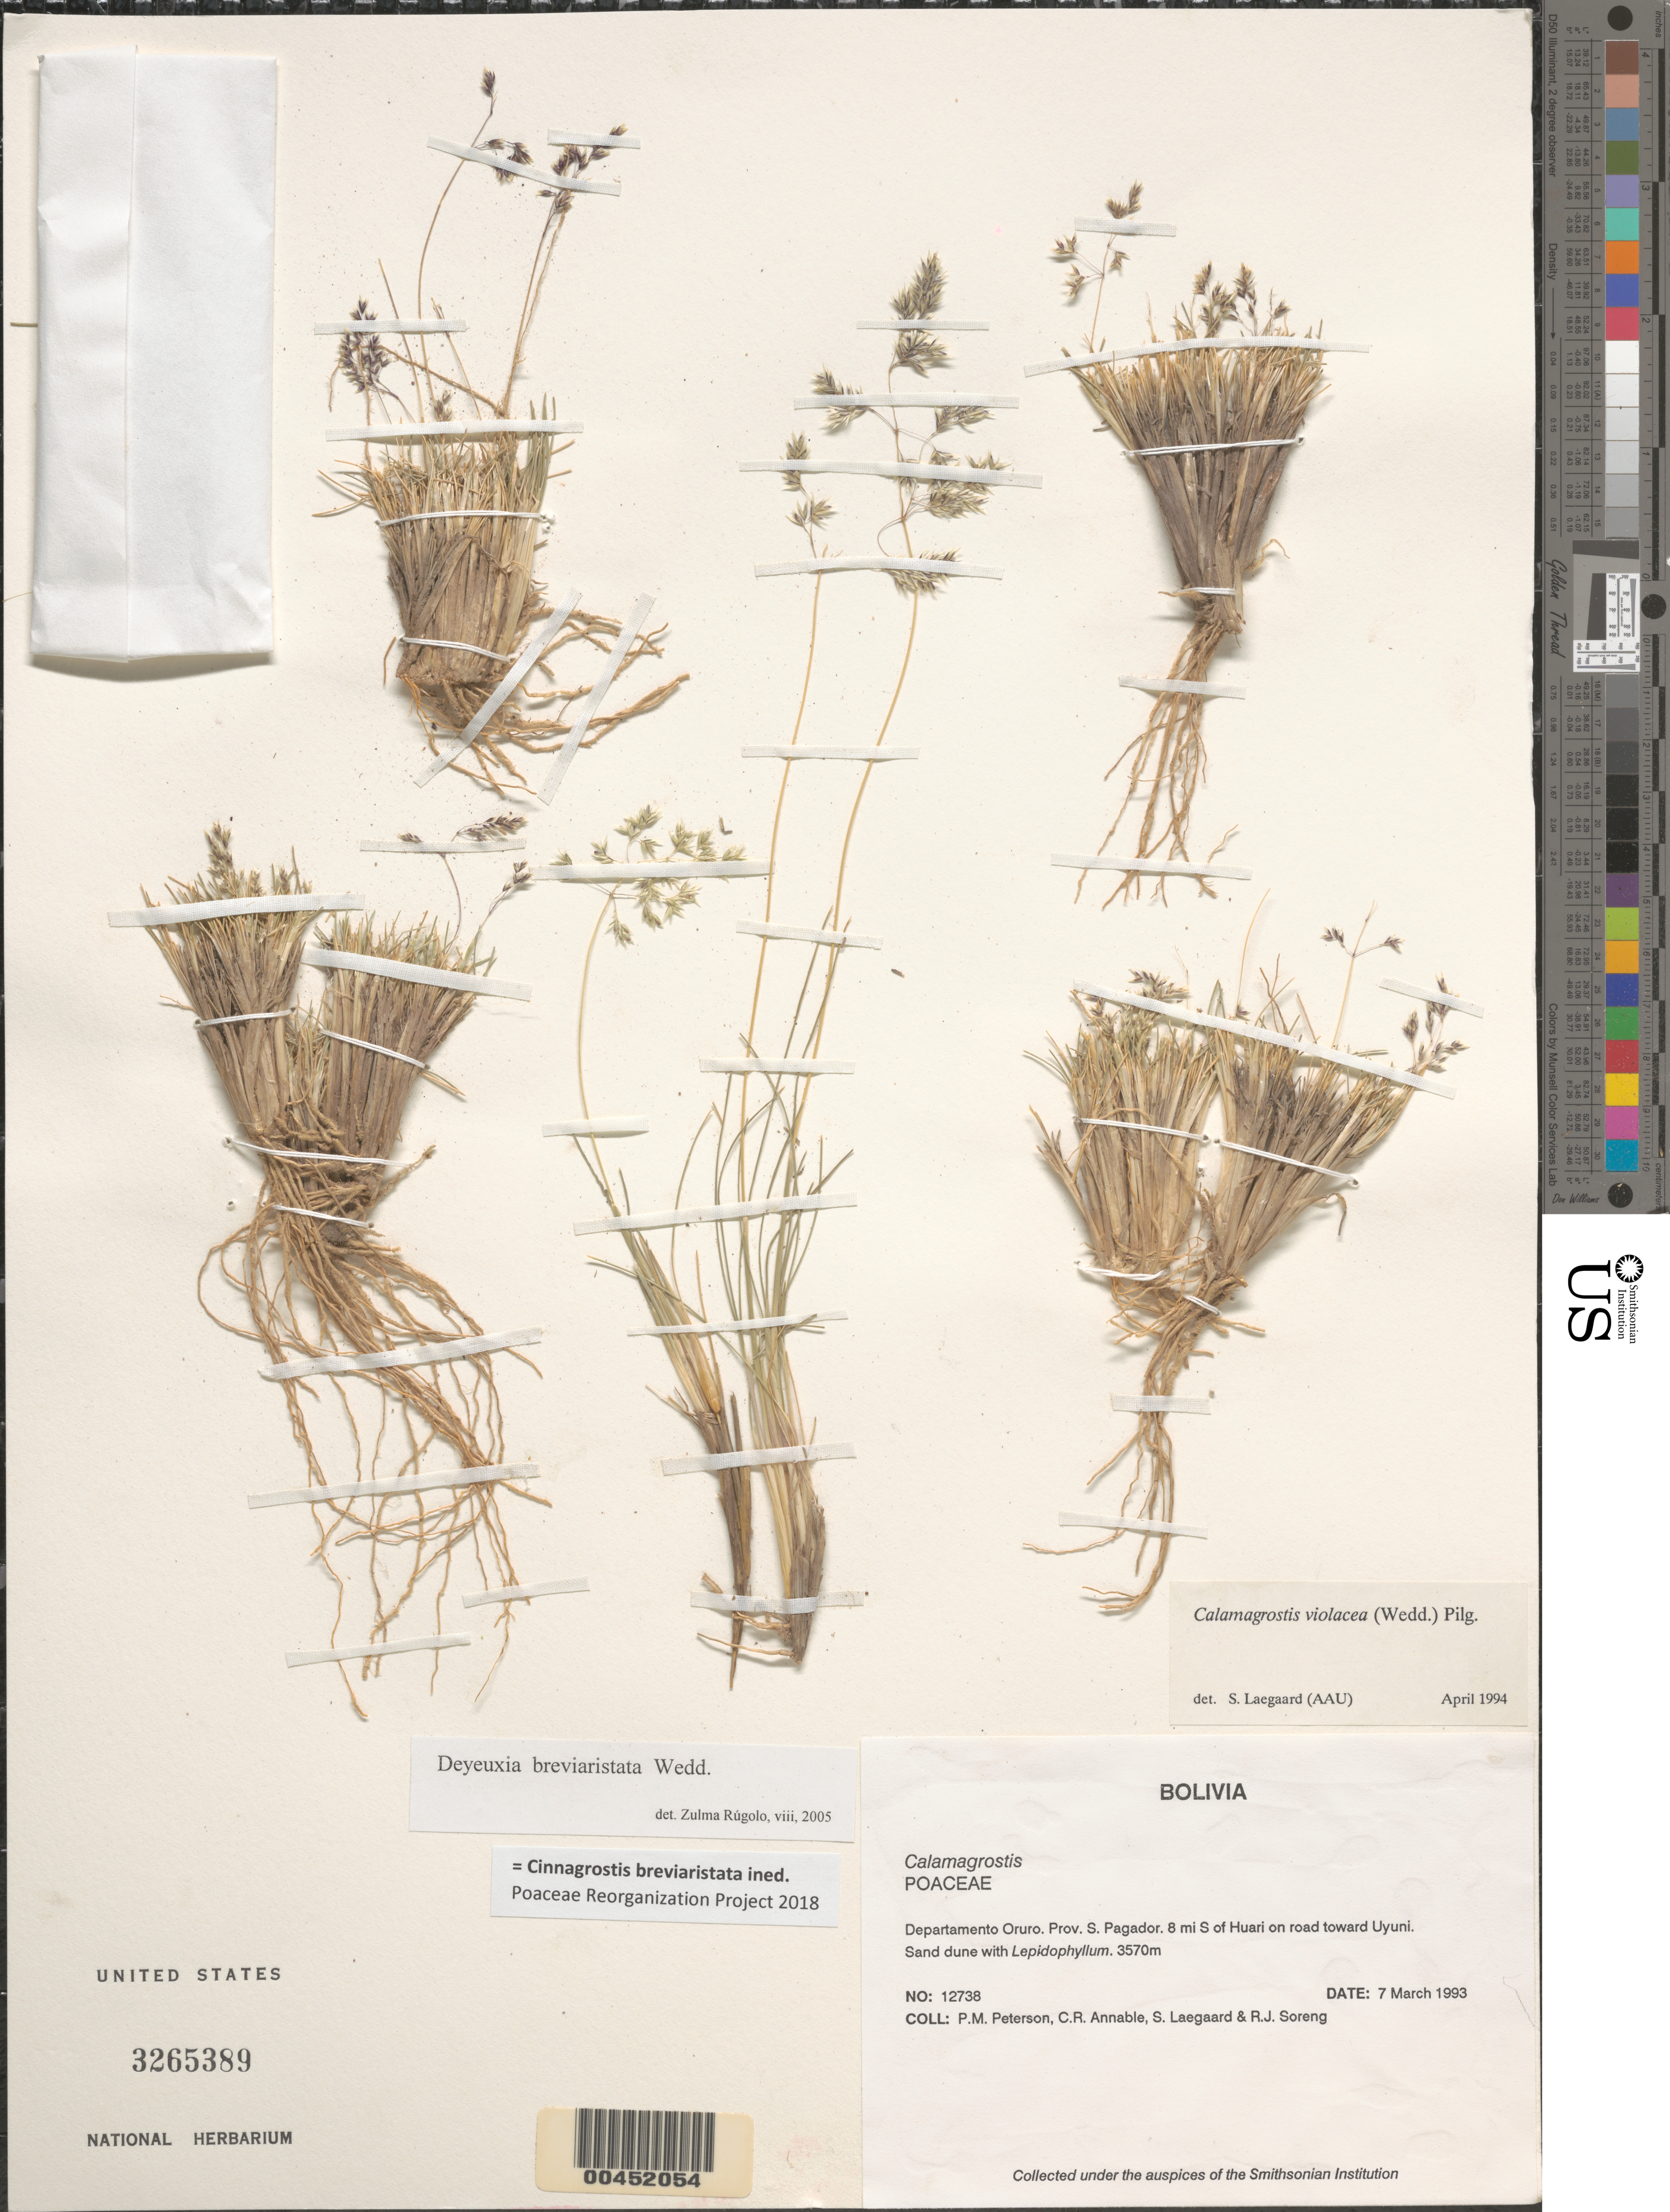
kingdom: Plantae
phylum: Tracheophyta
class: Liliopsida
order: Poales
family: Poaceae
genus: Calamagrostis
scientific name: Calamagrostis violacea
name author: (Wedd.) Pilg.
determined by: Lægaard, S., (AAU), University of Aarhus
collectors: P. M. Peterson, C. R. Annable, S. Lægaard & R. J. Soreng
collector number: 12738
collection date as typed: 07 Mar 1993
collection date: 1993-03-07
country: Bolivia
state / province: Oruro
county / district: Sebastián Pagador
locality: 8 mi S of Huari on road toward Uyuni.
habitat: Sand dune with Lepidophyllum.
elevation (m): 3570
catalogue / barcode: US 3265389